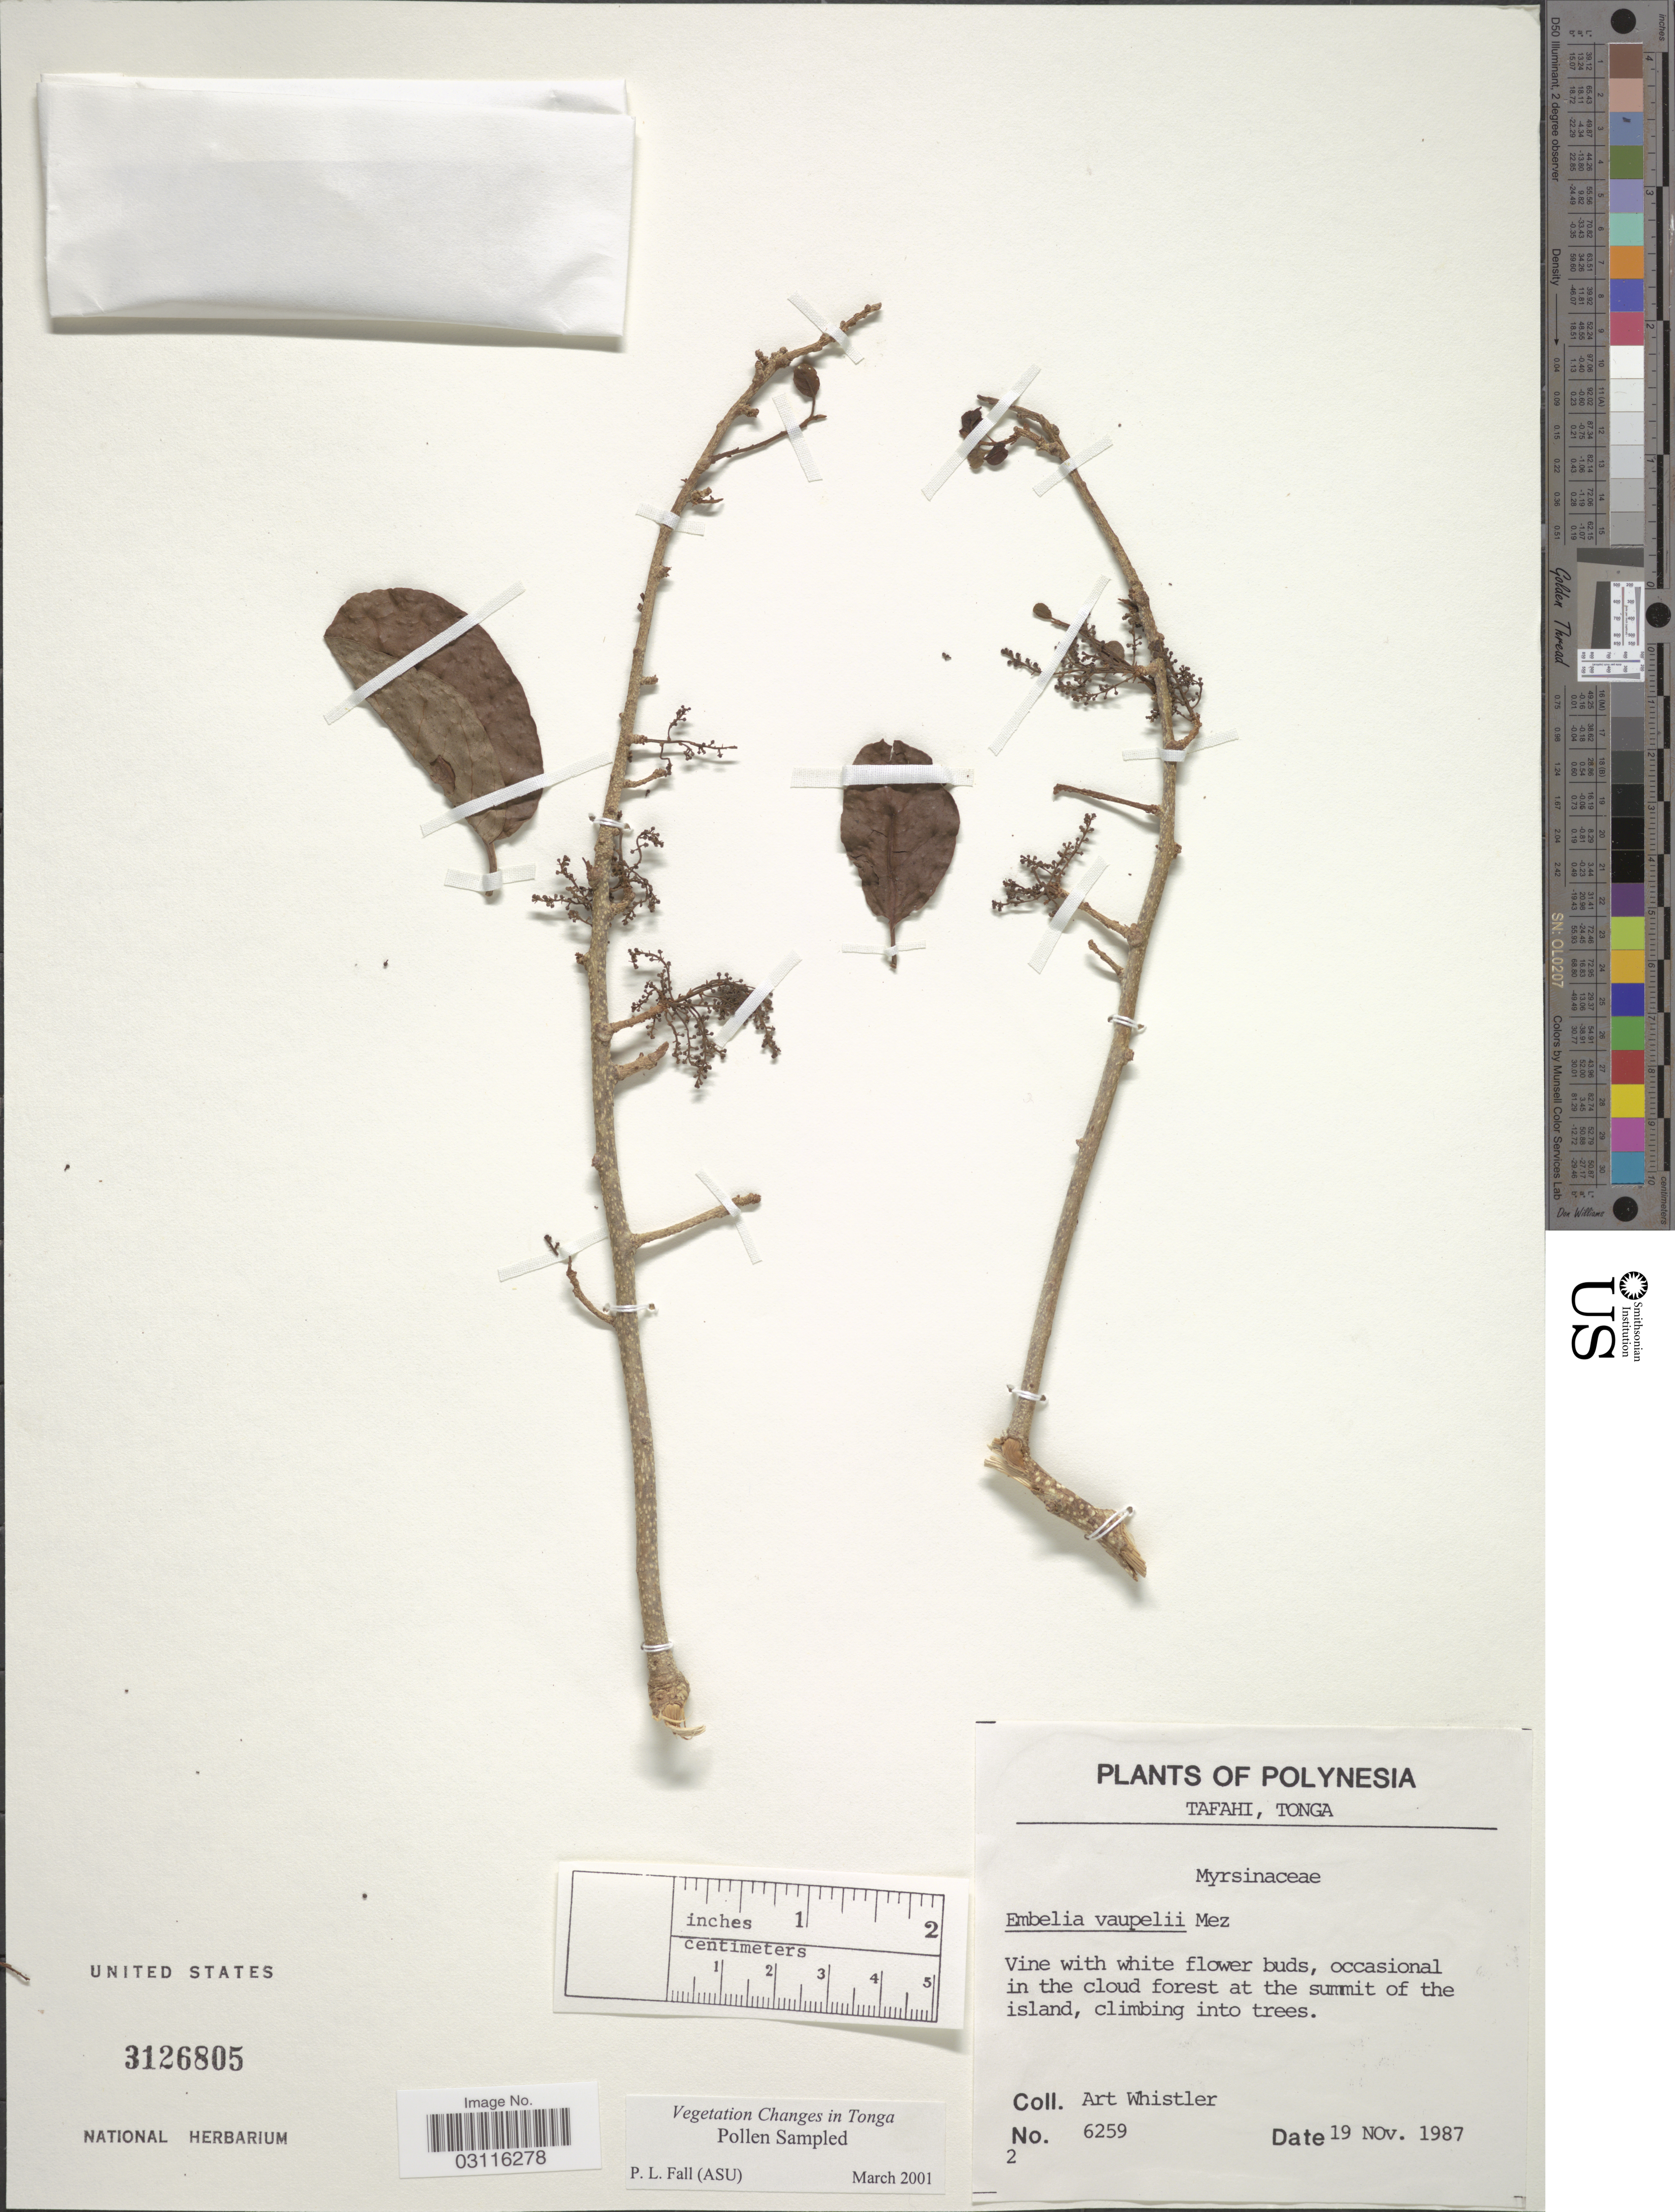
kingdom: Plantae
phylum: Tracheophyta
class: Magnoliopsida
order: Ericales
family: Primulaceae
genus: Embelia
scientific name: Embelia vaupelii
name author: Mez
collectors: A. Whistler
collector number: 6259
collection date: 1987-11-19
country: Tonga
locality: Polynesia. Tafahi. Summit of the island.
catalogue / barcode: US 3126805